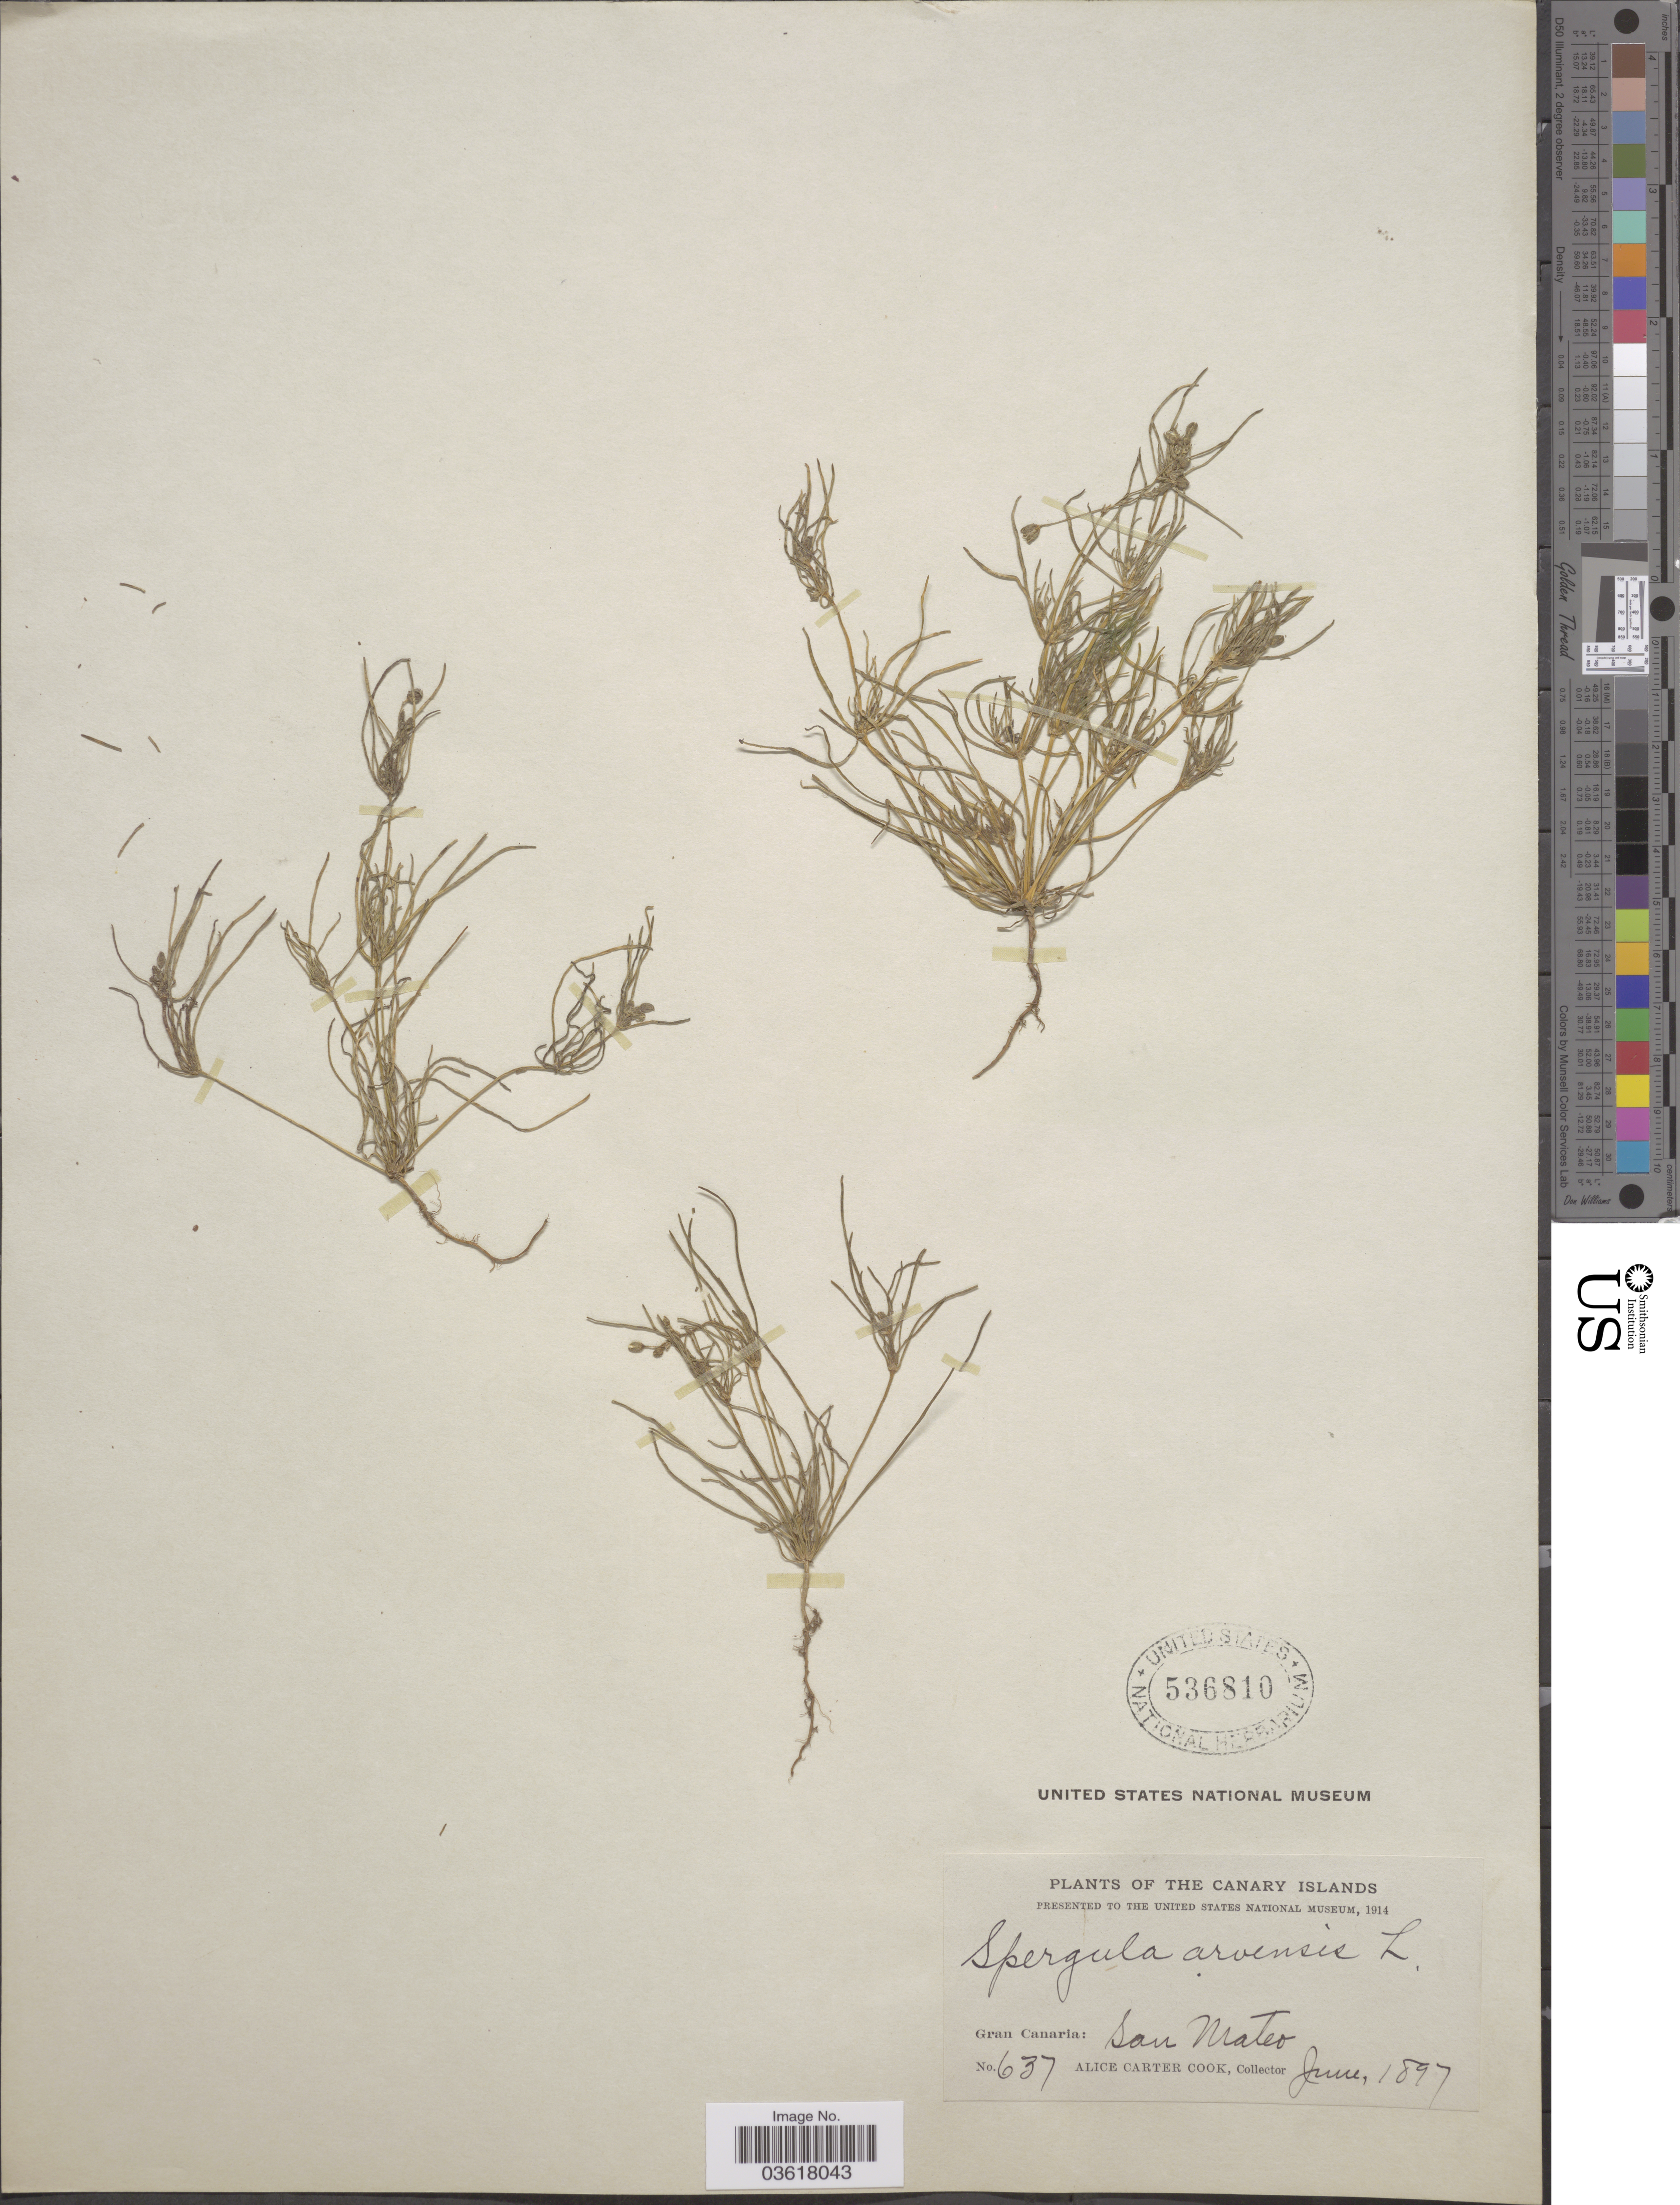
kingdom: Plantae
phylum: Tracheophyta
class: Magnoliopsida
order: Caryophyllales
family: Caryophyllaceae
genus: Spergula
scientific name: Spergula arvensis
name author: L.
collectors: Alice C. Cook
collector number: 637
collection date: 1897-06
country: Spain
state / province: Canarias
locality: The Canary Islands. Gran Canaria: San Mateo.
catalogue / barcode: US 536810